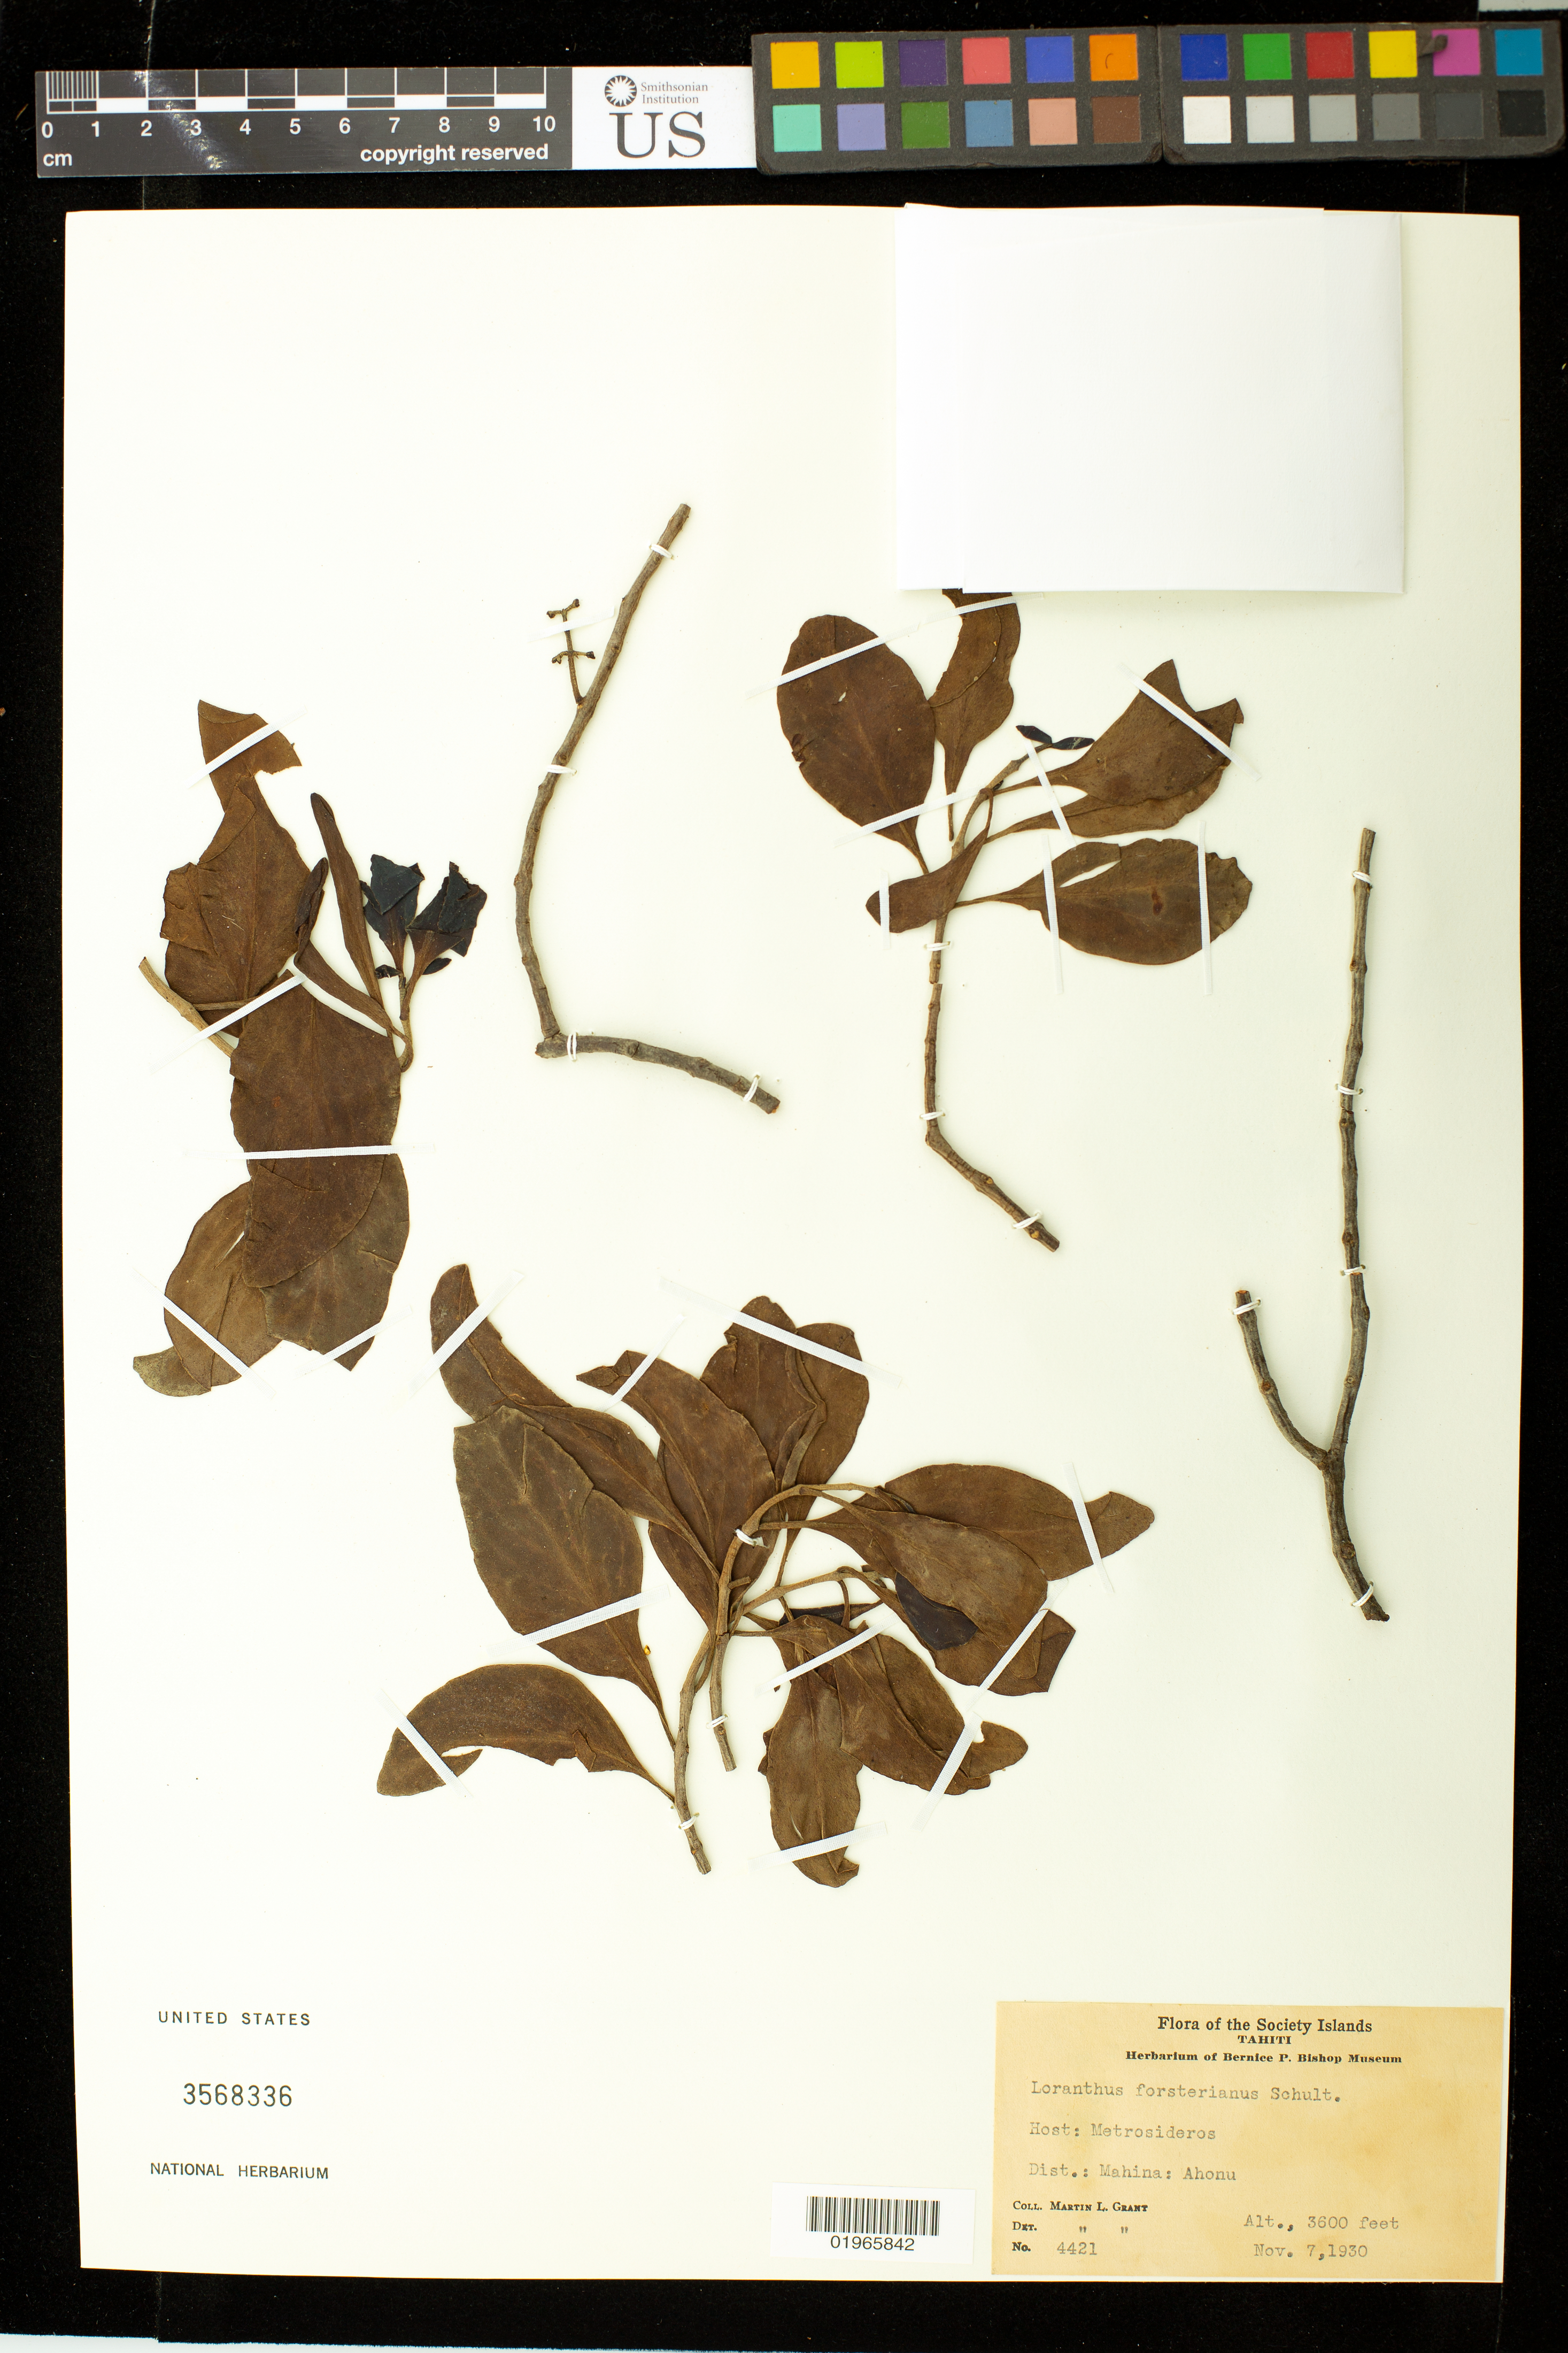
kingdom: Plantae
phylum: Tracheophyta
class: Magnoliopsida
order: Santalales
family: Loranthaceae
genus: Decaisnina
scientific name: Decaisnina forsteriana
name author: (Schult. & Schult. f.) Barlow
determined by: Wagner, W. L., (BOT), Smithsonian Institution - National Museum of Natural History (UNITED STATES)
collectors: M. L. Grant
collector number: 4421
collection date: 1930-11-07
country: French Polynesia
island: Tahiti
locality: Tahiti, District: Mahina: Ahonu.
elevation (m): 1097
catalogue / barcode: US 3568336